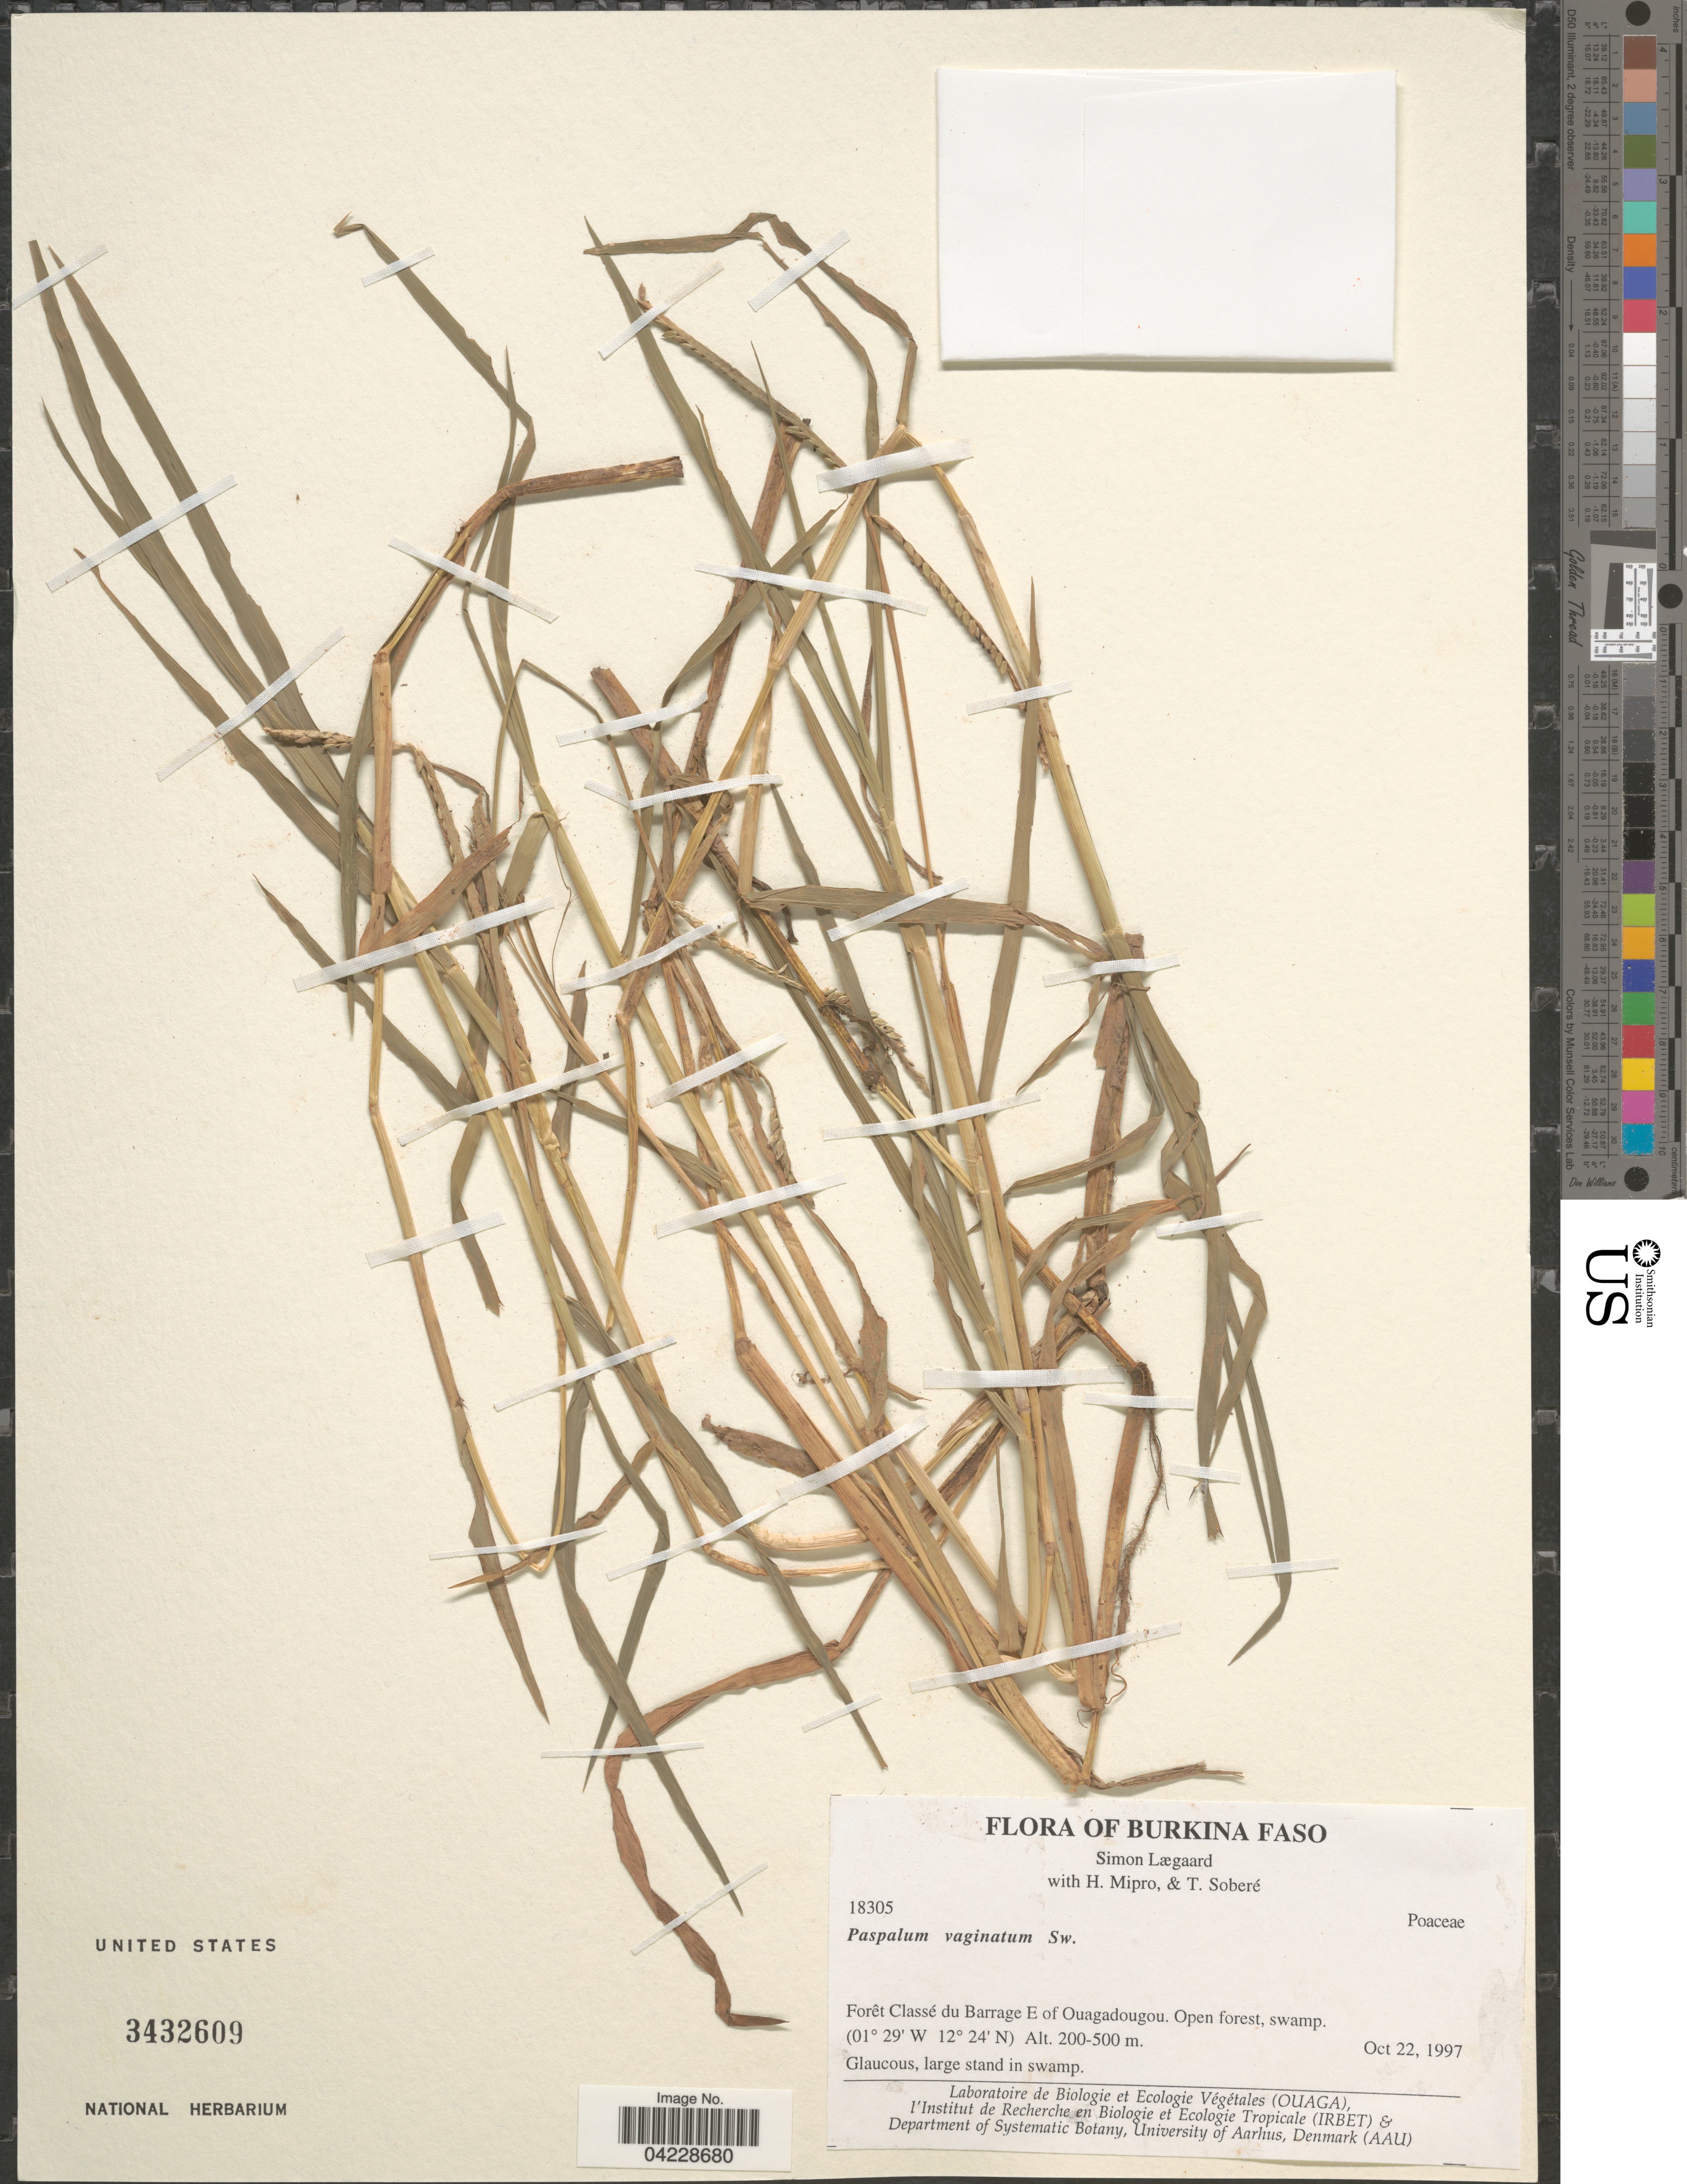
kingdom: Plantae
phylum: Tracheophyta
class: Liliopsida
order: Poales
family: Poaceae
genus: Paspalum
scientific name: Paspalum vaginatum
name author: Sw.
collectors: S. Lægaard, H. Mipro & T. Sobere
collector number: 18305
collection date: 1997-10-22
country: Burkina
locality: Burkina Faso. Forêt Classé du Barrage E of Ouagadougou. Open forest, swamp.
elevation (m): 200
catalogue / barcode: US 3432609